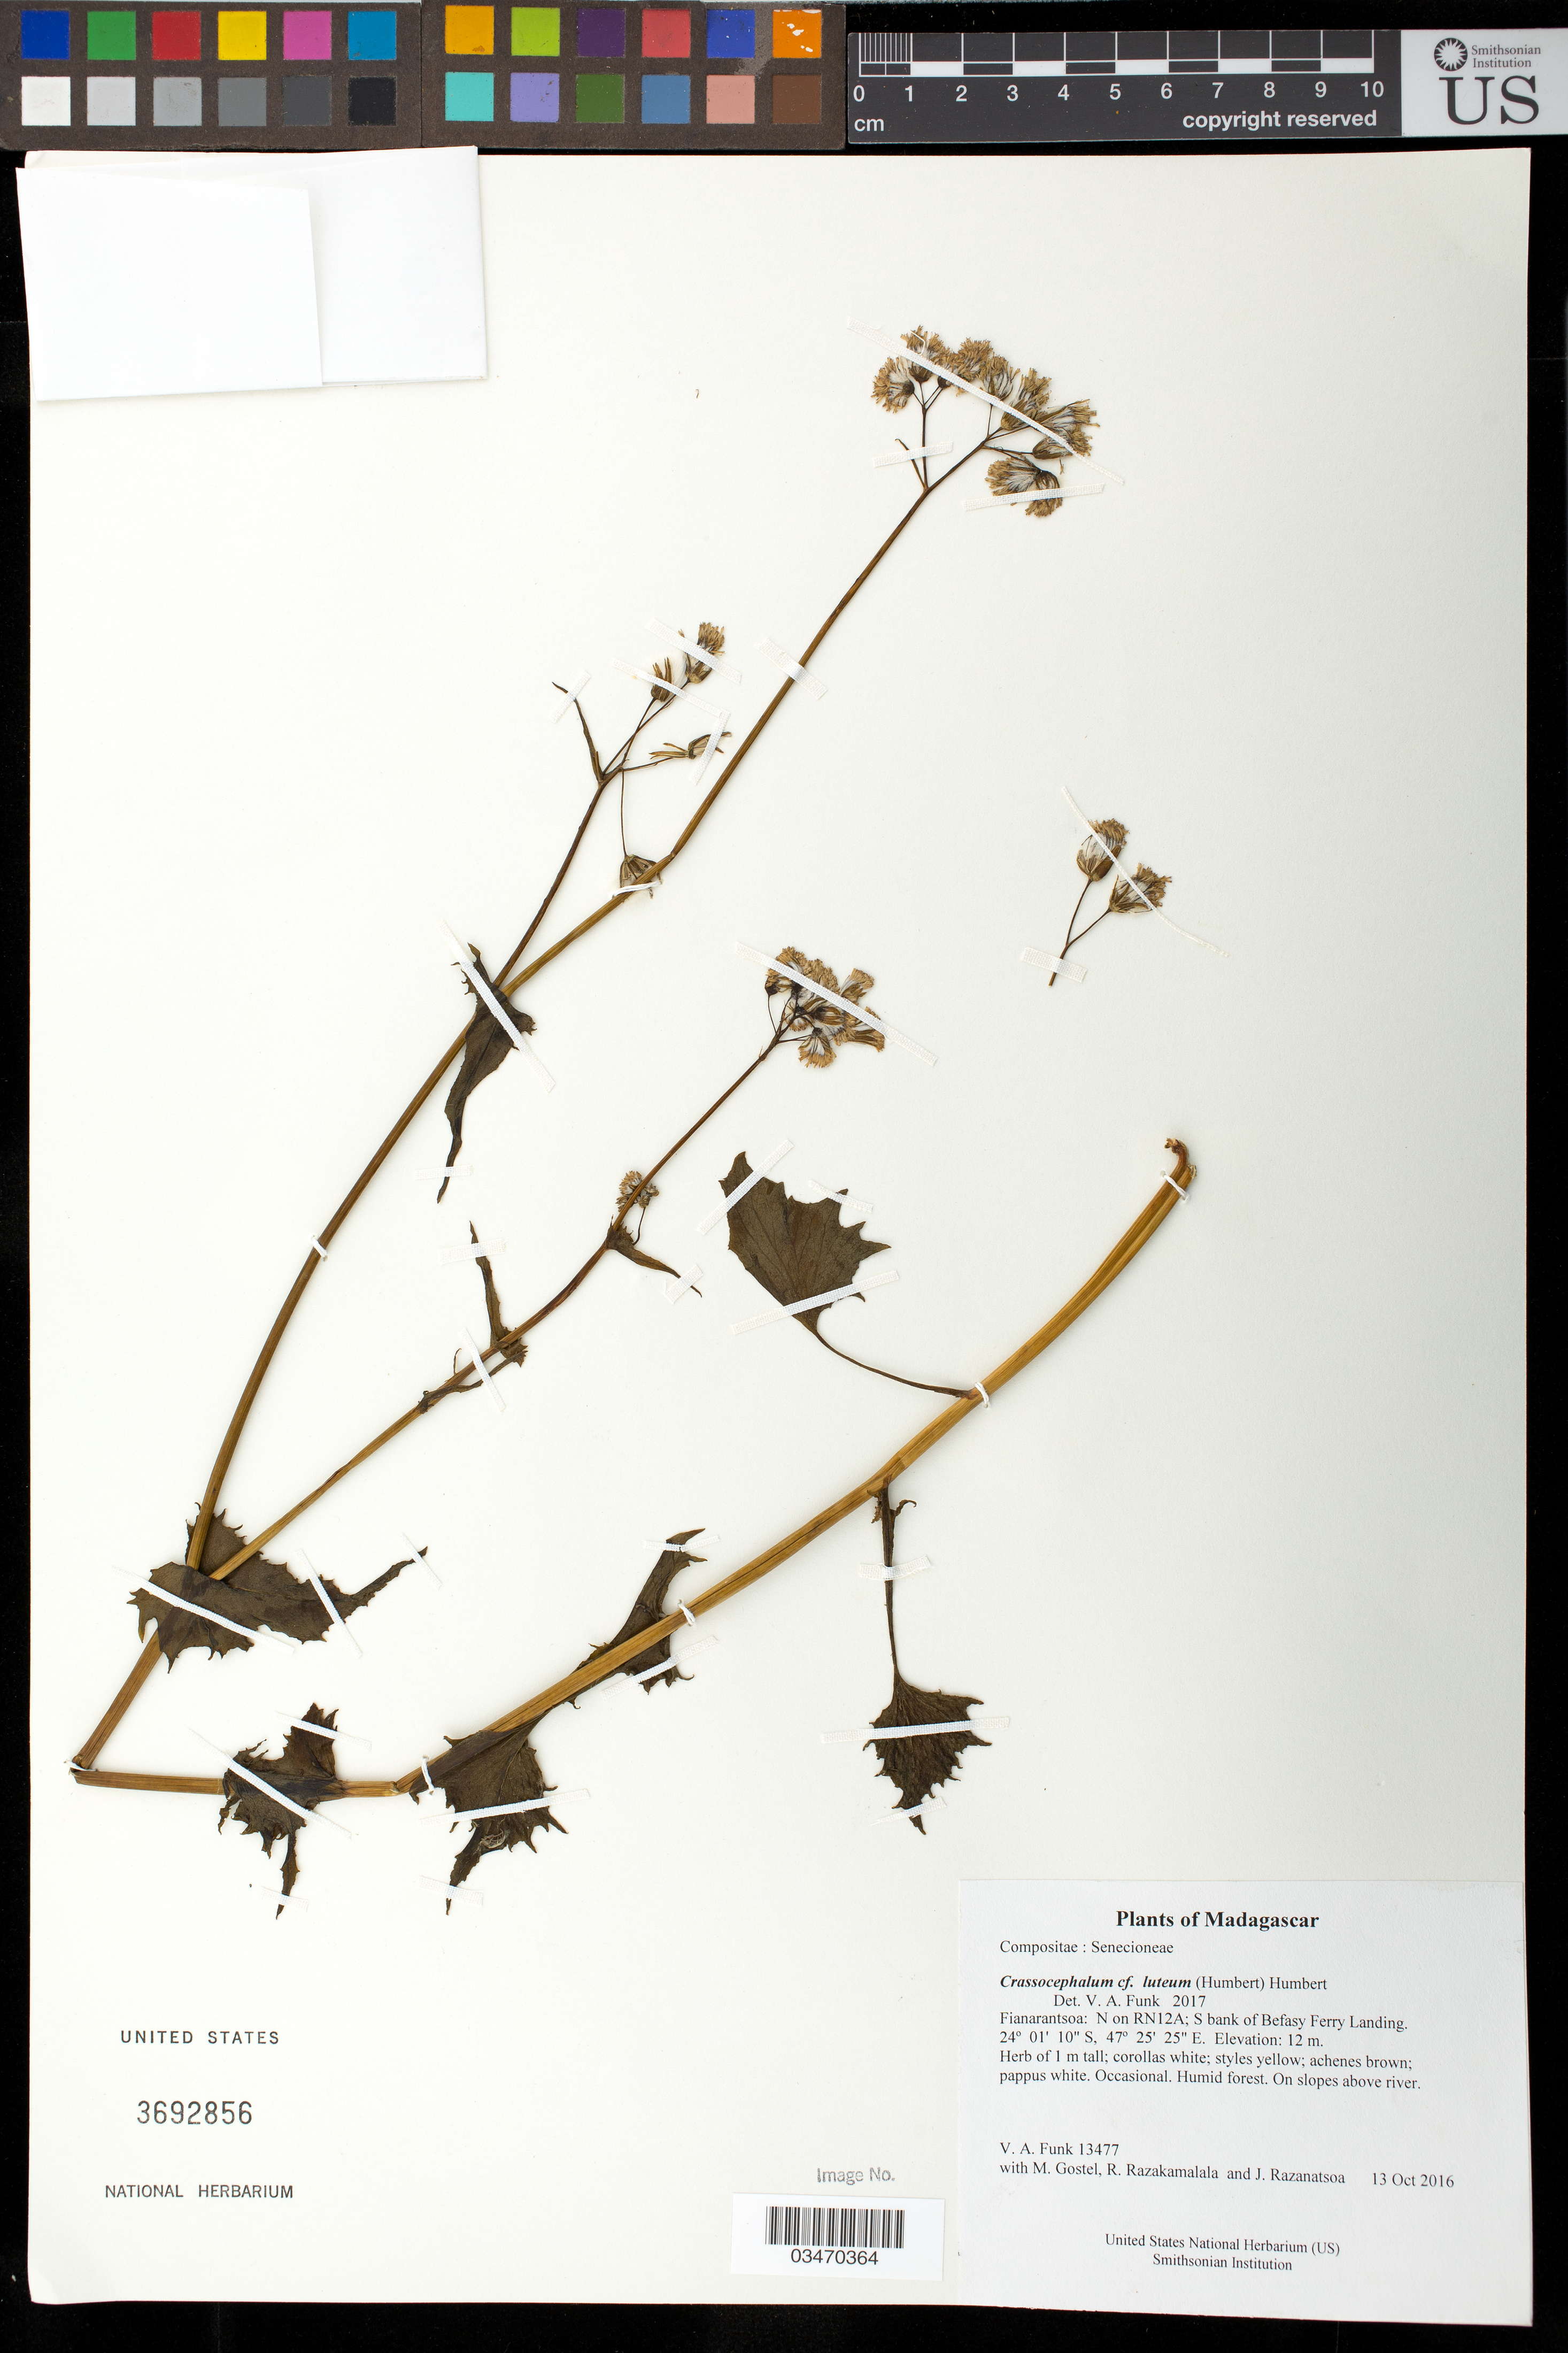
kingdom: Plantae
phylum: Tracheophyta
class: Magnoliopsida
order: Asterales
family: Asteraceae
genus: Crassocephalum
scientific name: Crassocephalum luteum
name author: (Humbert) Humbert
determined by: Funk, Vicki A., (BOT), Smithsonian Institution - National Museum of Natural History (UNITED STATES)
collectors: M. R. Gostel, R. Razakamalala & J. Razanatsoa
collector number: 13477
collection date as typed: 13 Oct 2016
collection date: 2016-10-13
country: Madagascar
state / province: Atsimo-Atsinanana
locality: N on RN12A; S bank of Befasy Ferry Landing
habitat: Humid forest. On slopes above river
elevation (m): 12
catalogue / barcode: US 3692856